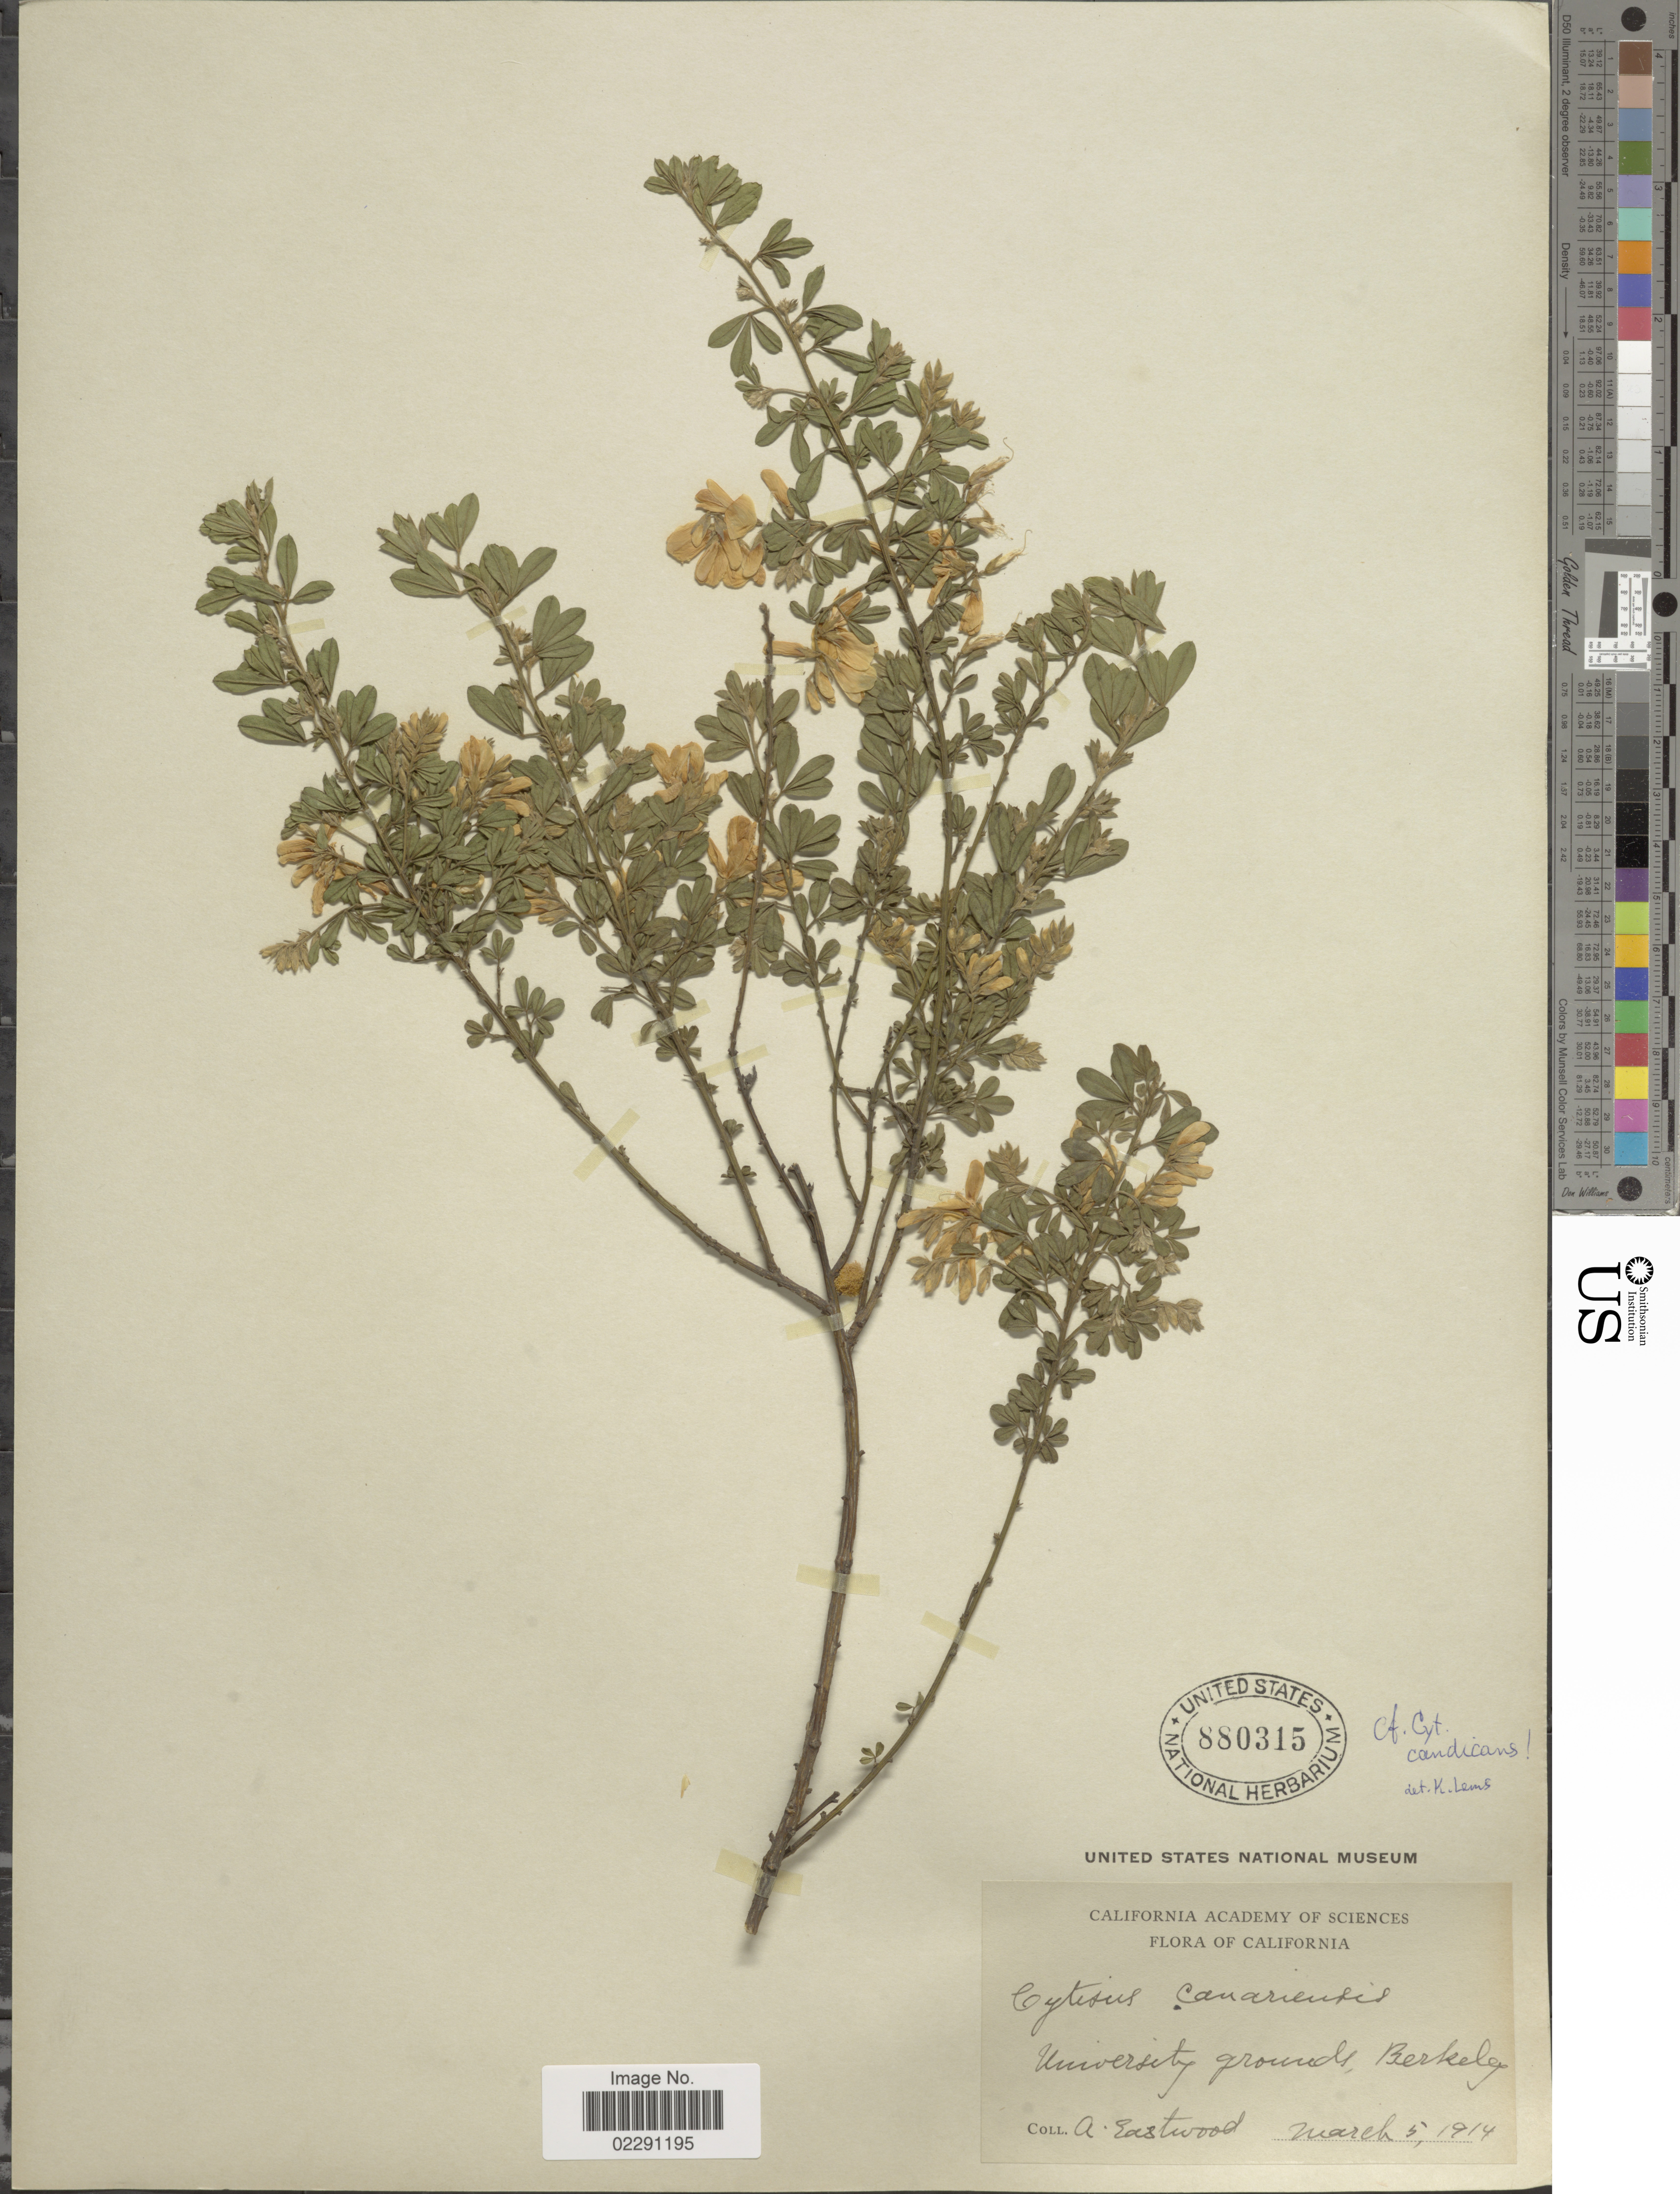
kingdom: Plantae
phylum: Tracheophyta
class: Magnoliopsida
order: Fabales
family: Fabaceae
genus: Genista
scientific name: Genista monspessulana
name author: (L.) L.A.S. Johnson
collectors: A. Eastwood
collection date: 1914-03-05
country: United States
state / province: California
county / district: Alameda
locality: University grounds, Berkeley.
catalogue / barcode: US 880315